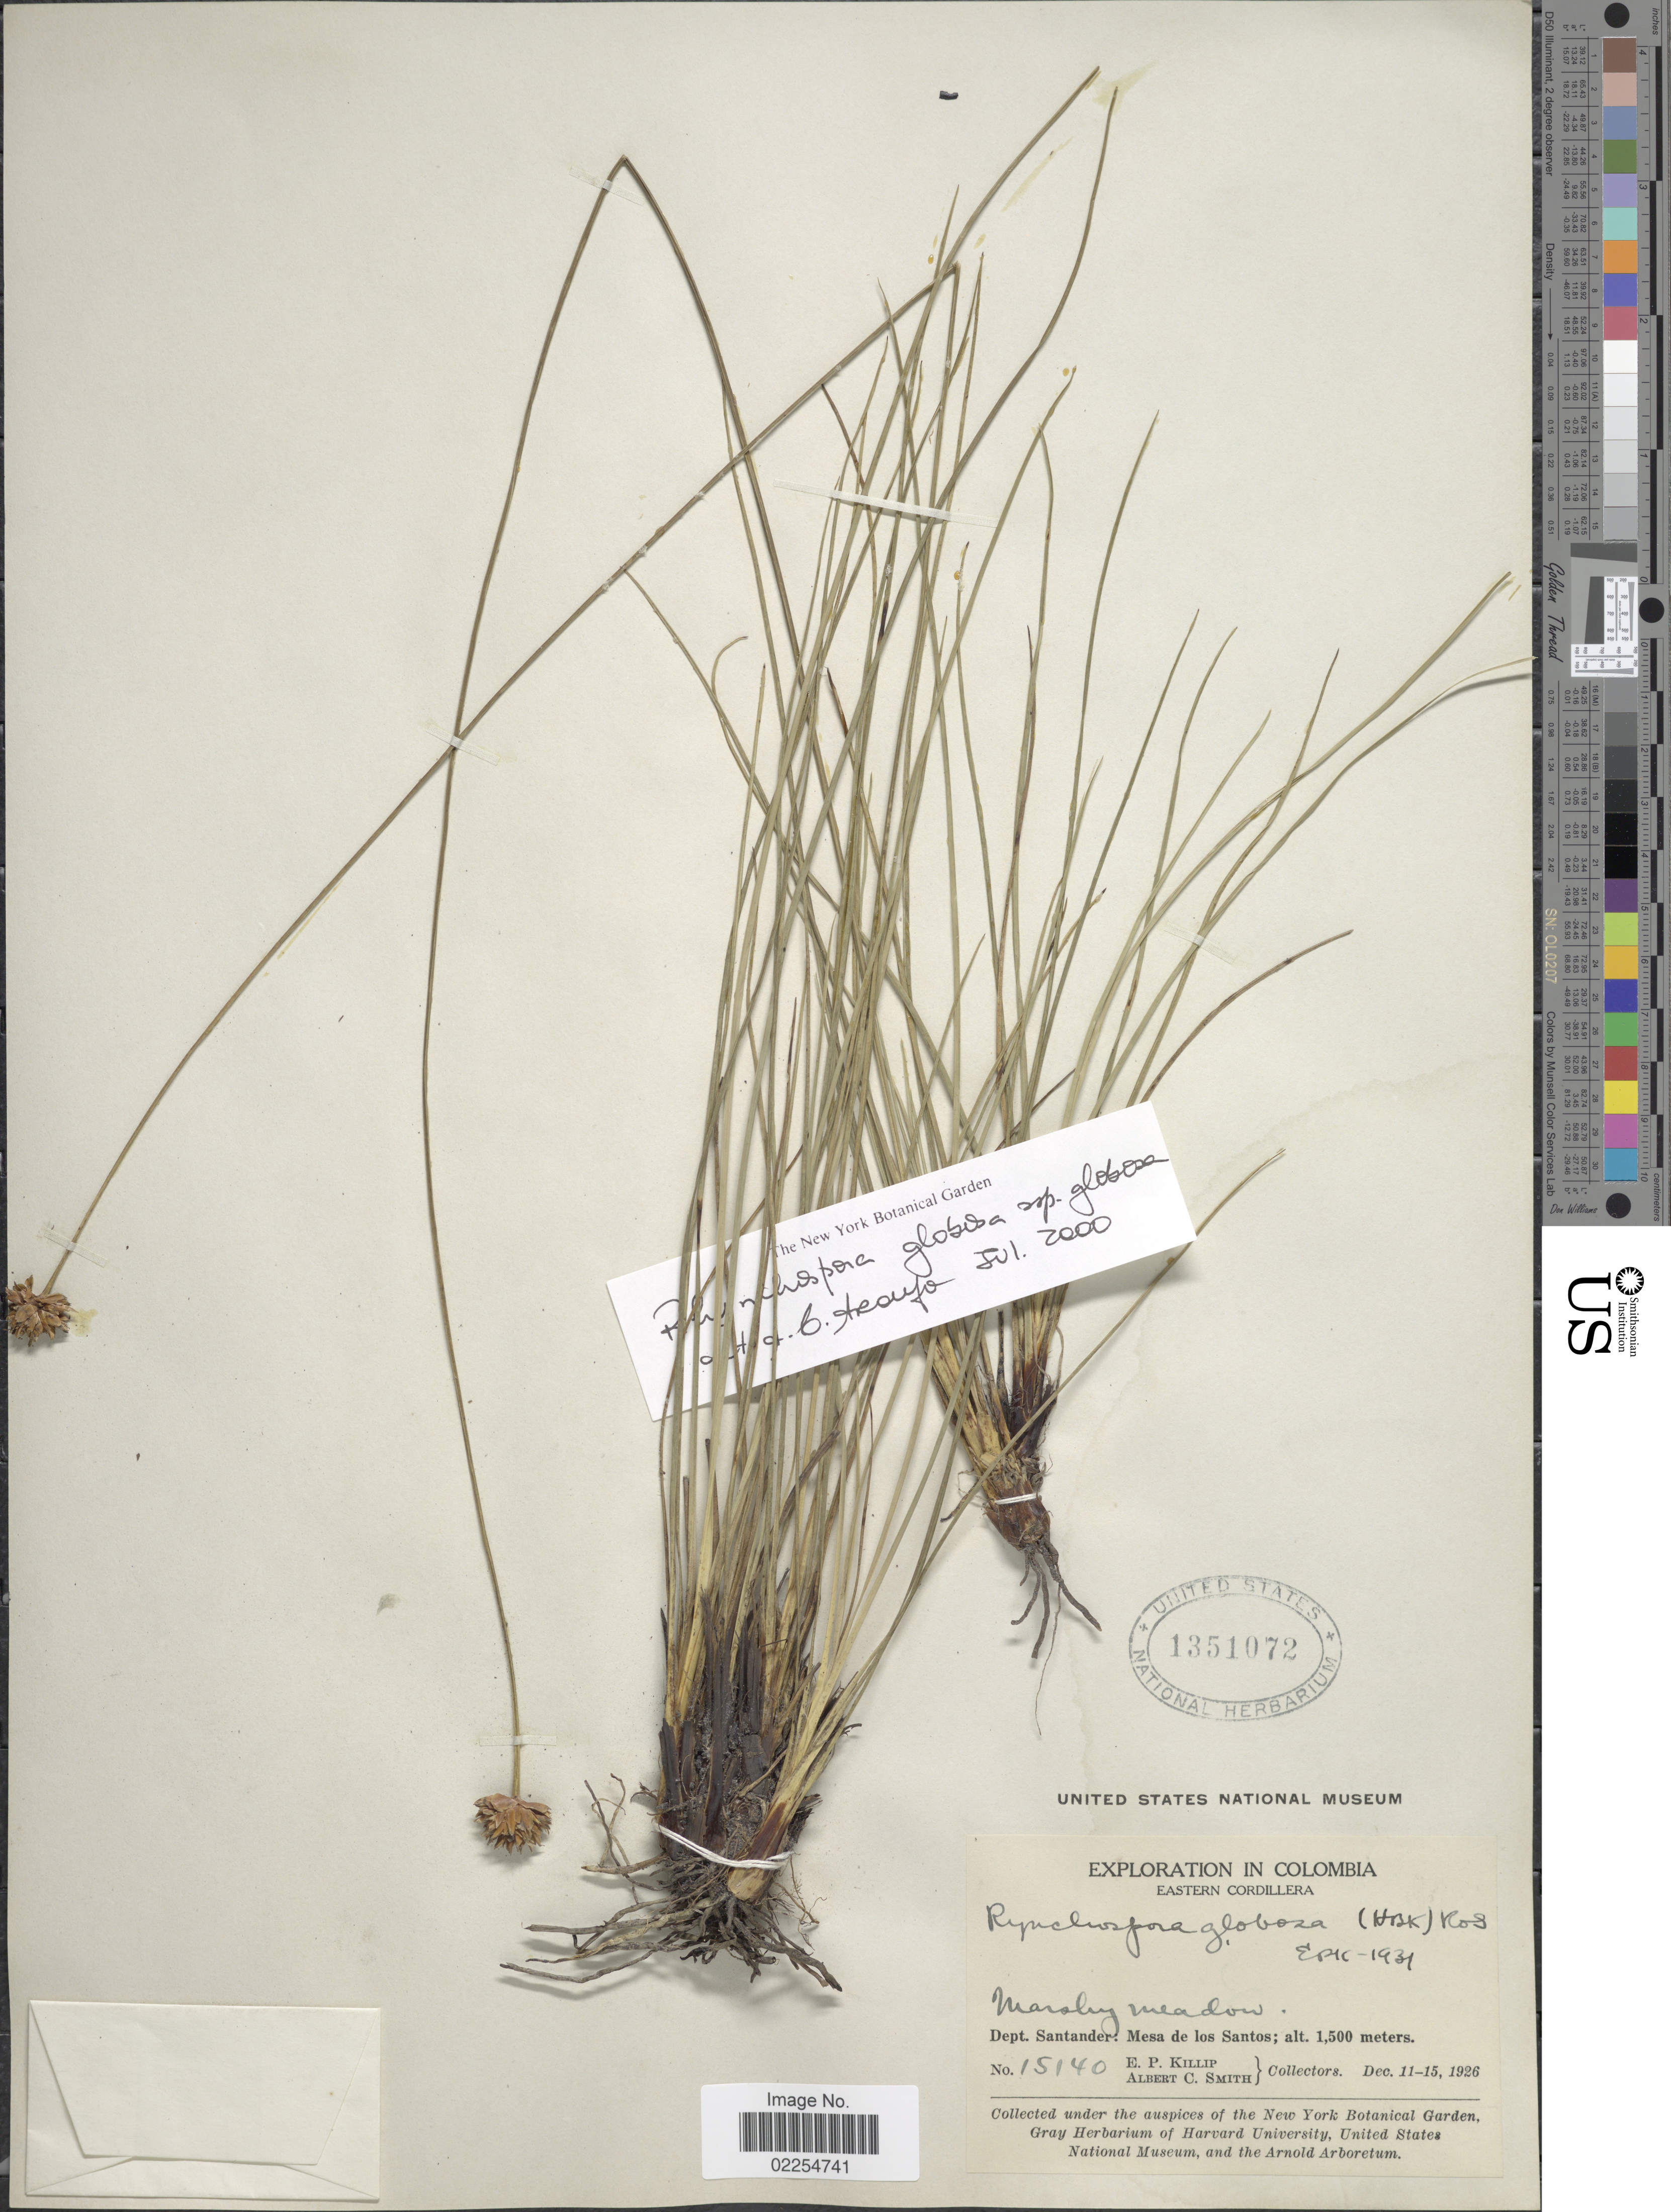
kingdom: Plantae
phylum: Tracheophyta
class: Liliopsida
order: Poales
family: Cyperaceae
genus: Rhynchospora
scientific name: Rhynchospora globosa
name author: (Kunth) Roem. & Schult.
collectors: E. P. Killip & A. C. Smith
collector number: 15140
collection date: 1926-12-11/1926-12-15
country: Colombia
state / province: Santander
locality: Eastern Cordillera, Mesa delos Santos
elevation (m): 1500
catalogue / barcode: US 1351072